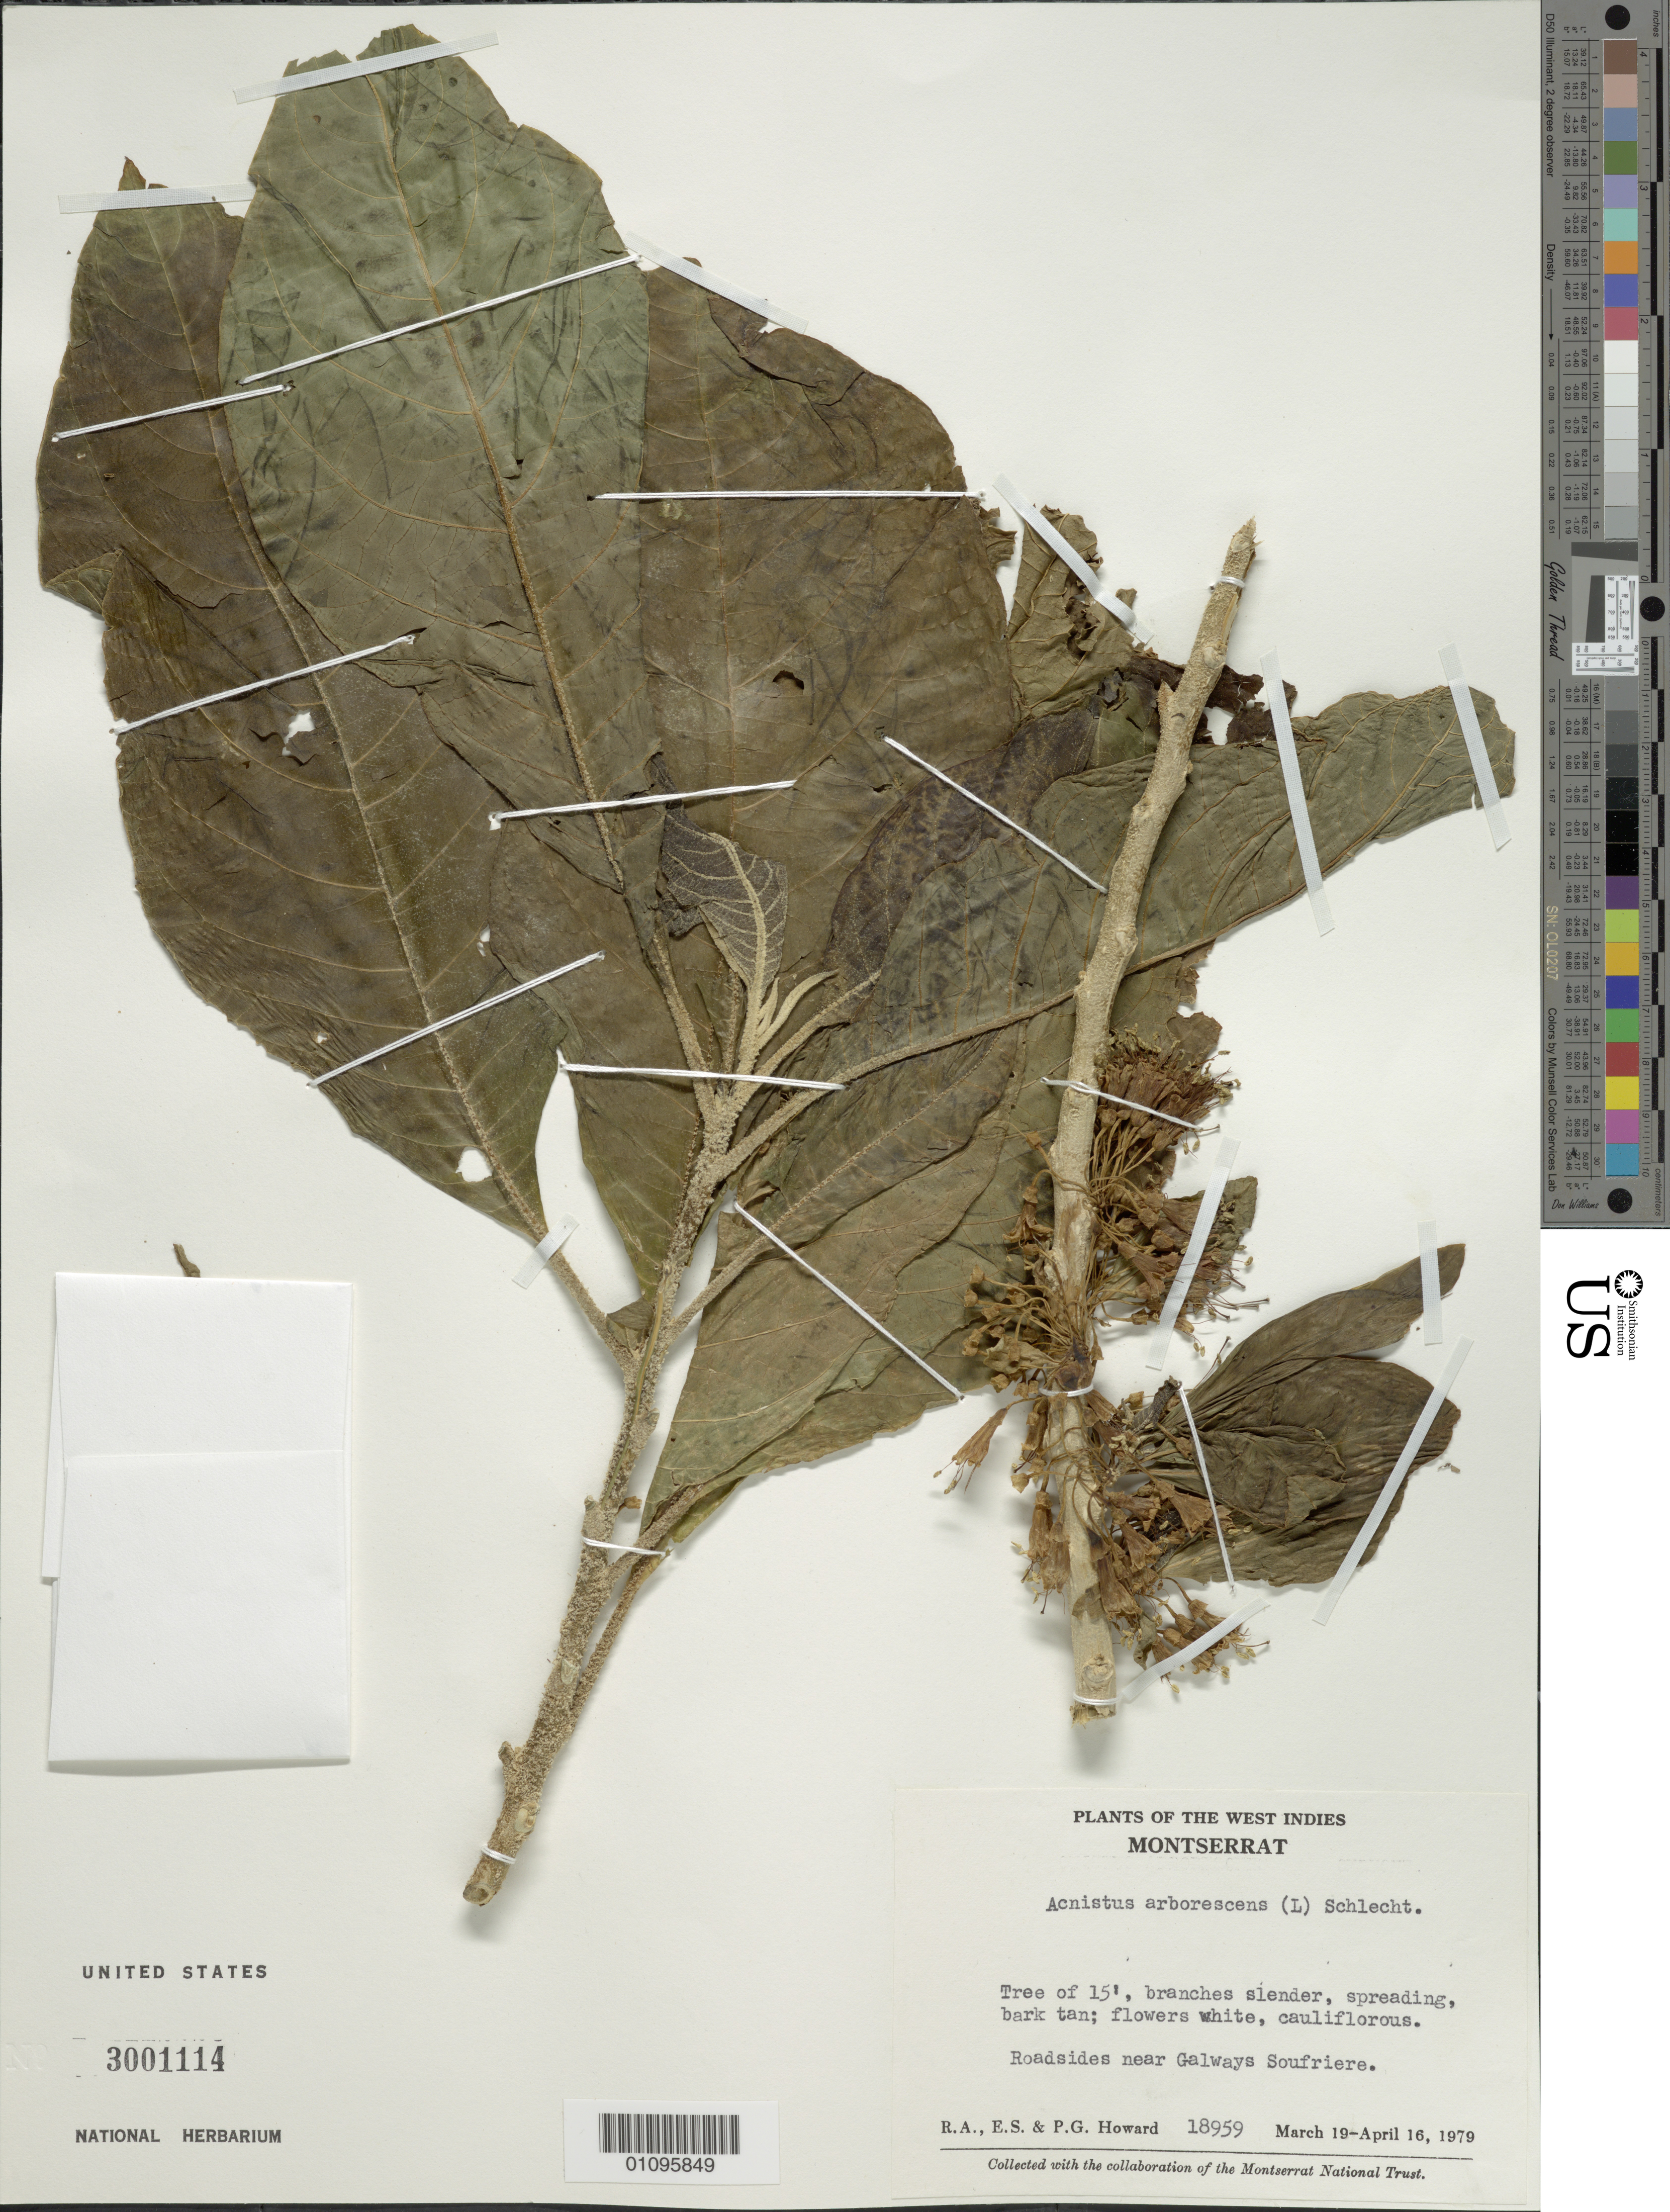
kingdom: Plantae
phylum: Tracheophyta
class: Magnoliopsida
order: Solanales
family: Solanaceae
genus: Acnistus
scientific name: Acnistus arborescens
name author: (L.) Schltdl.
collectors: R. A. Howard, E. S. Howard & P. Howard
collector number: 18959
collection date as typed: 19 Mar 1979 to 16 Apr 1979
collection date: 1979-03-19/1979-04-16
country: Montserrat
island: Montserrat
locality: Galways Soufriere, near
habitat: Roadsides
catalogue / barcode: US 3001114